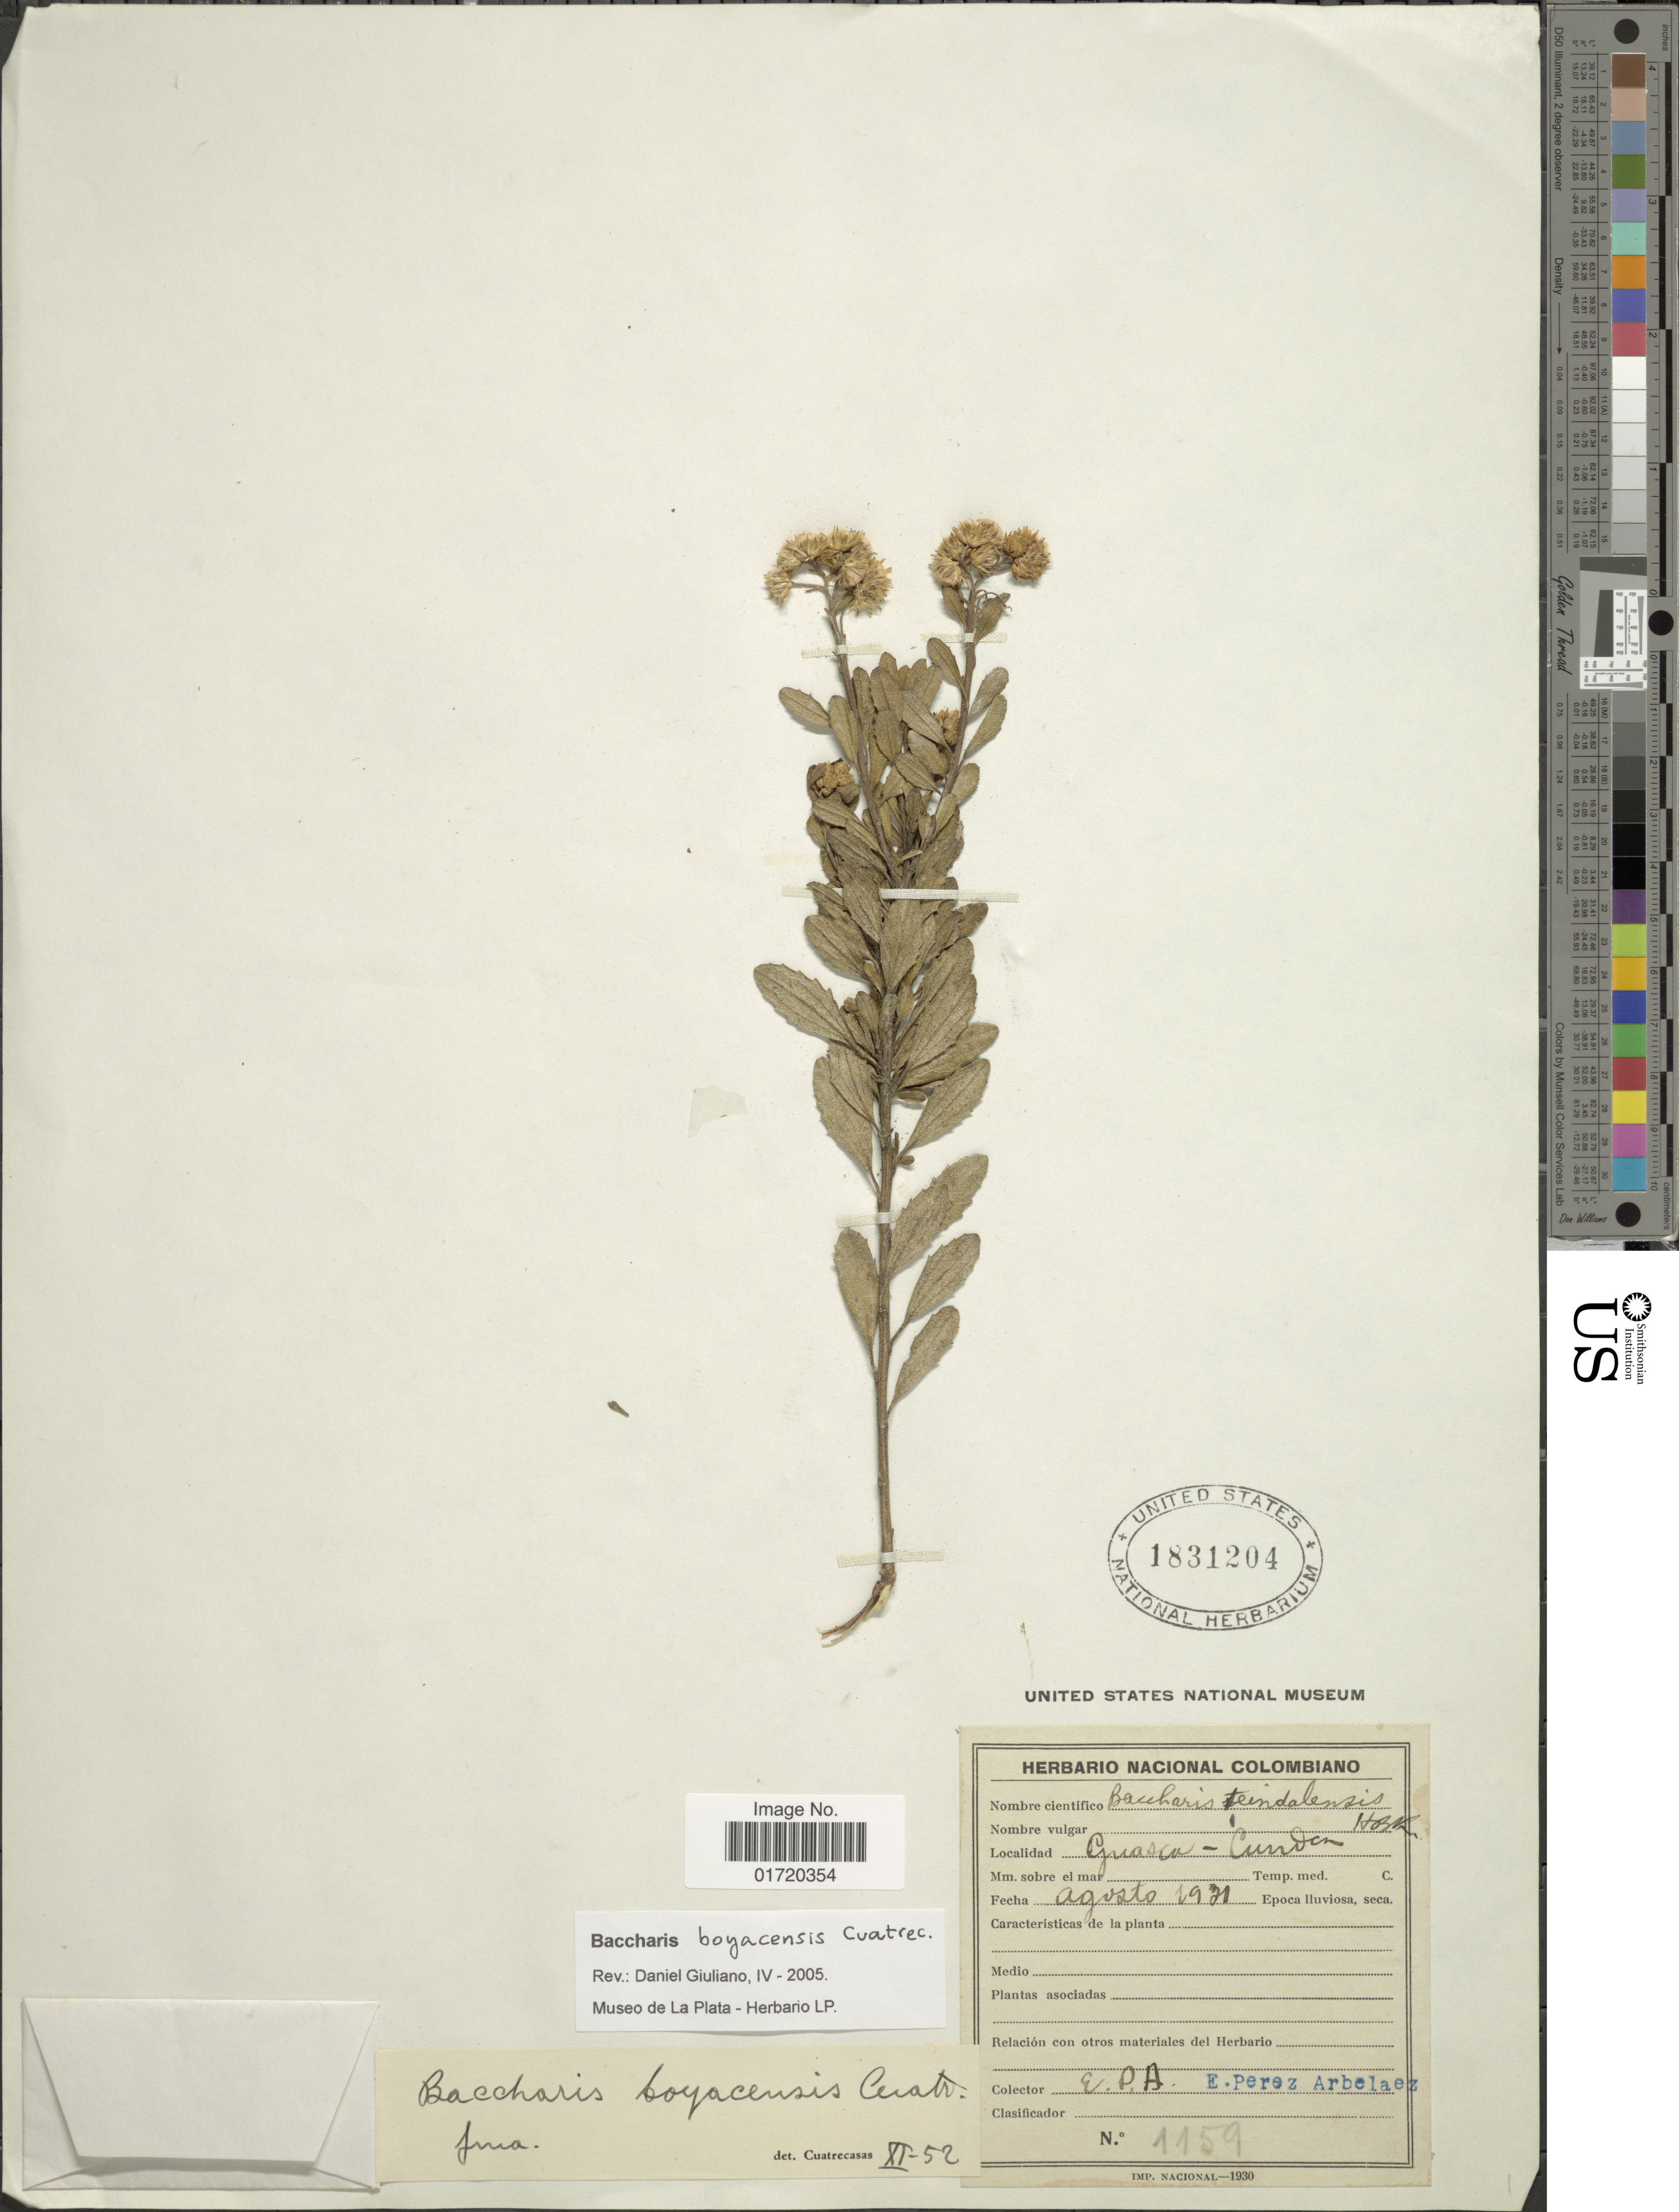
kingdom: Plantae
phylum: Tracheophyta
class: Magnoliopsida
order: Asterales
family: Asteraceae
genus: Baccharis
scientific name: Baccharis boyacensis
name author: Cuatrec.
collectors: E. Pérez Arbeláez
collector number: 1159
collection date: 1921-08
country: Colombia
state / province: Cundinamarca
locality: Guasca-Cunden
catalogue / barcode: US 1831204